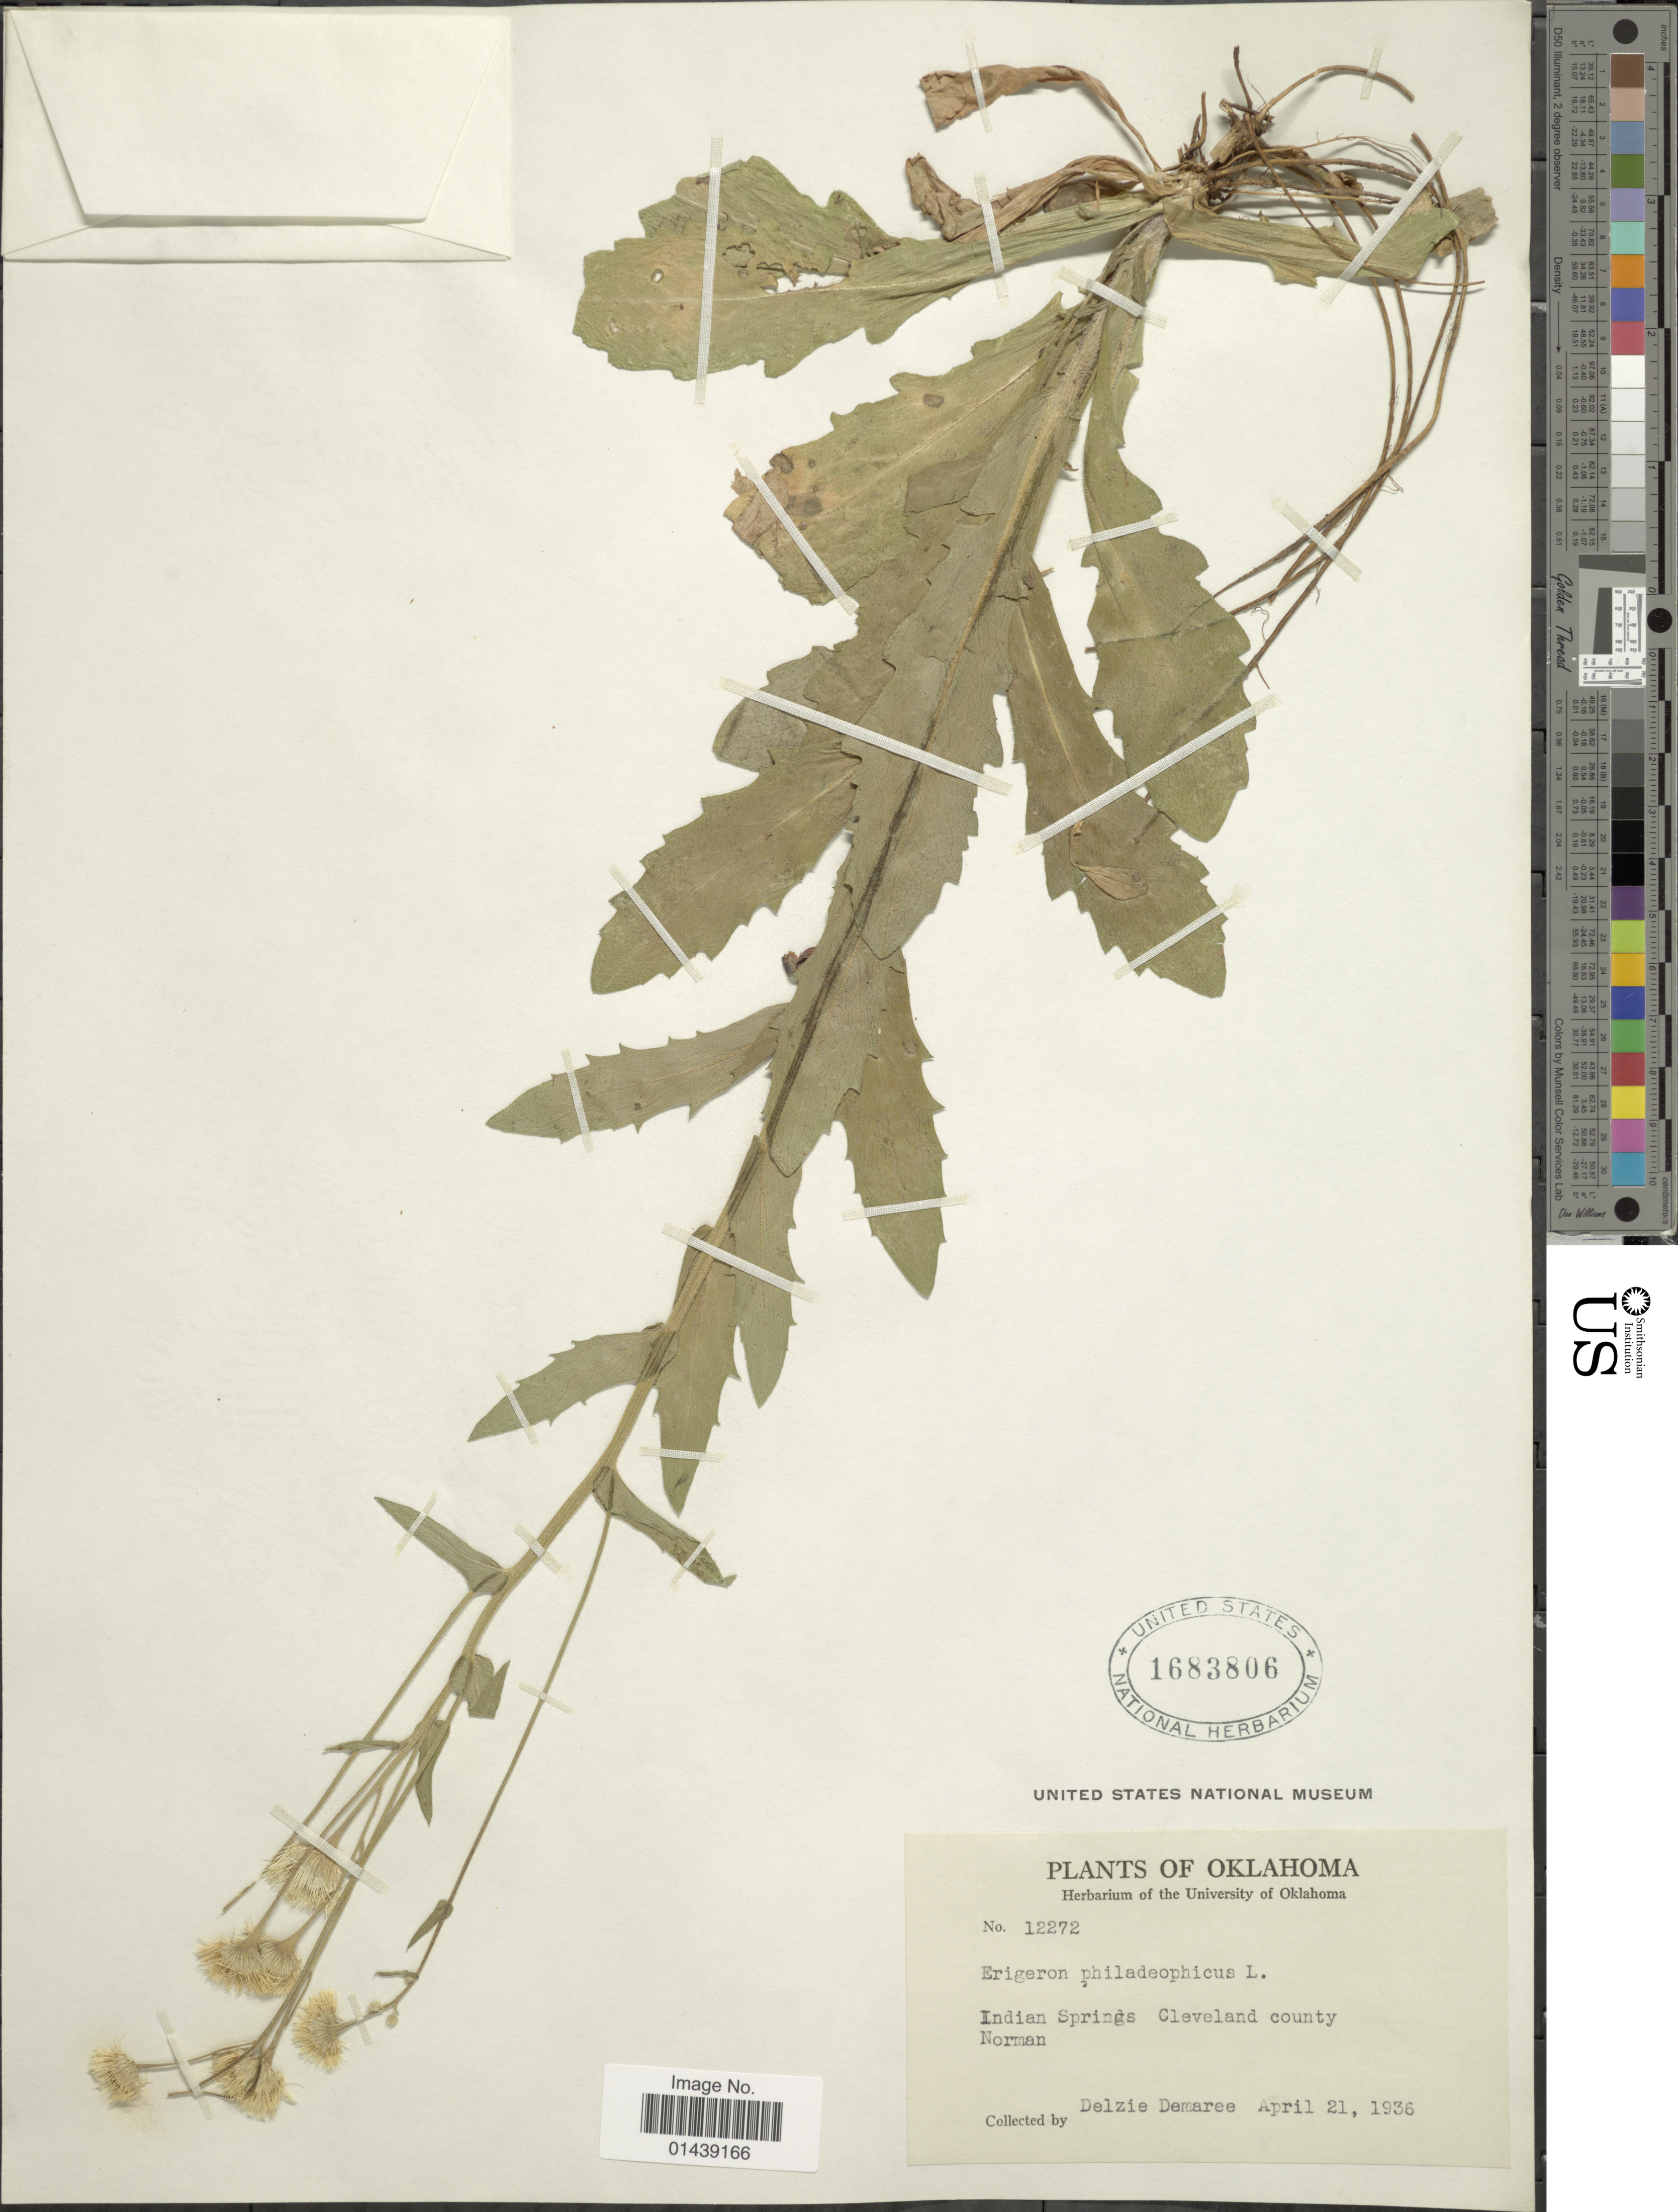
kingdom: Plantae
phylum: Tracheophyta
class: Magnoliopsida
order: Asterales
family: Asteraceae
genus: Erigeron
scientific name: Erigeron philadelphicus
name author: L.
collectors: D. Demaree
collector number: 12272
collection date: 1936-04-21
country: United States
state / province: Oklahoma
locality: Indian Springs. Cleveland County. Norman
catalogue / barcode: US 1683806